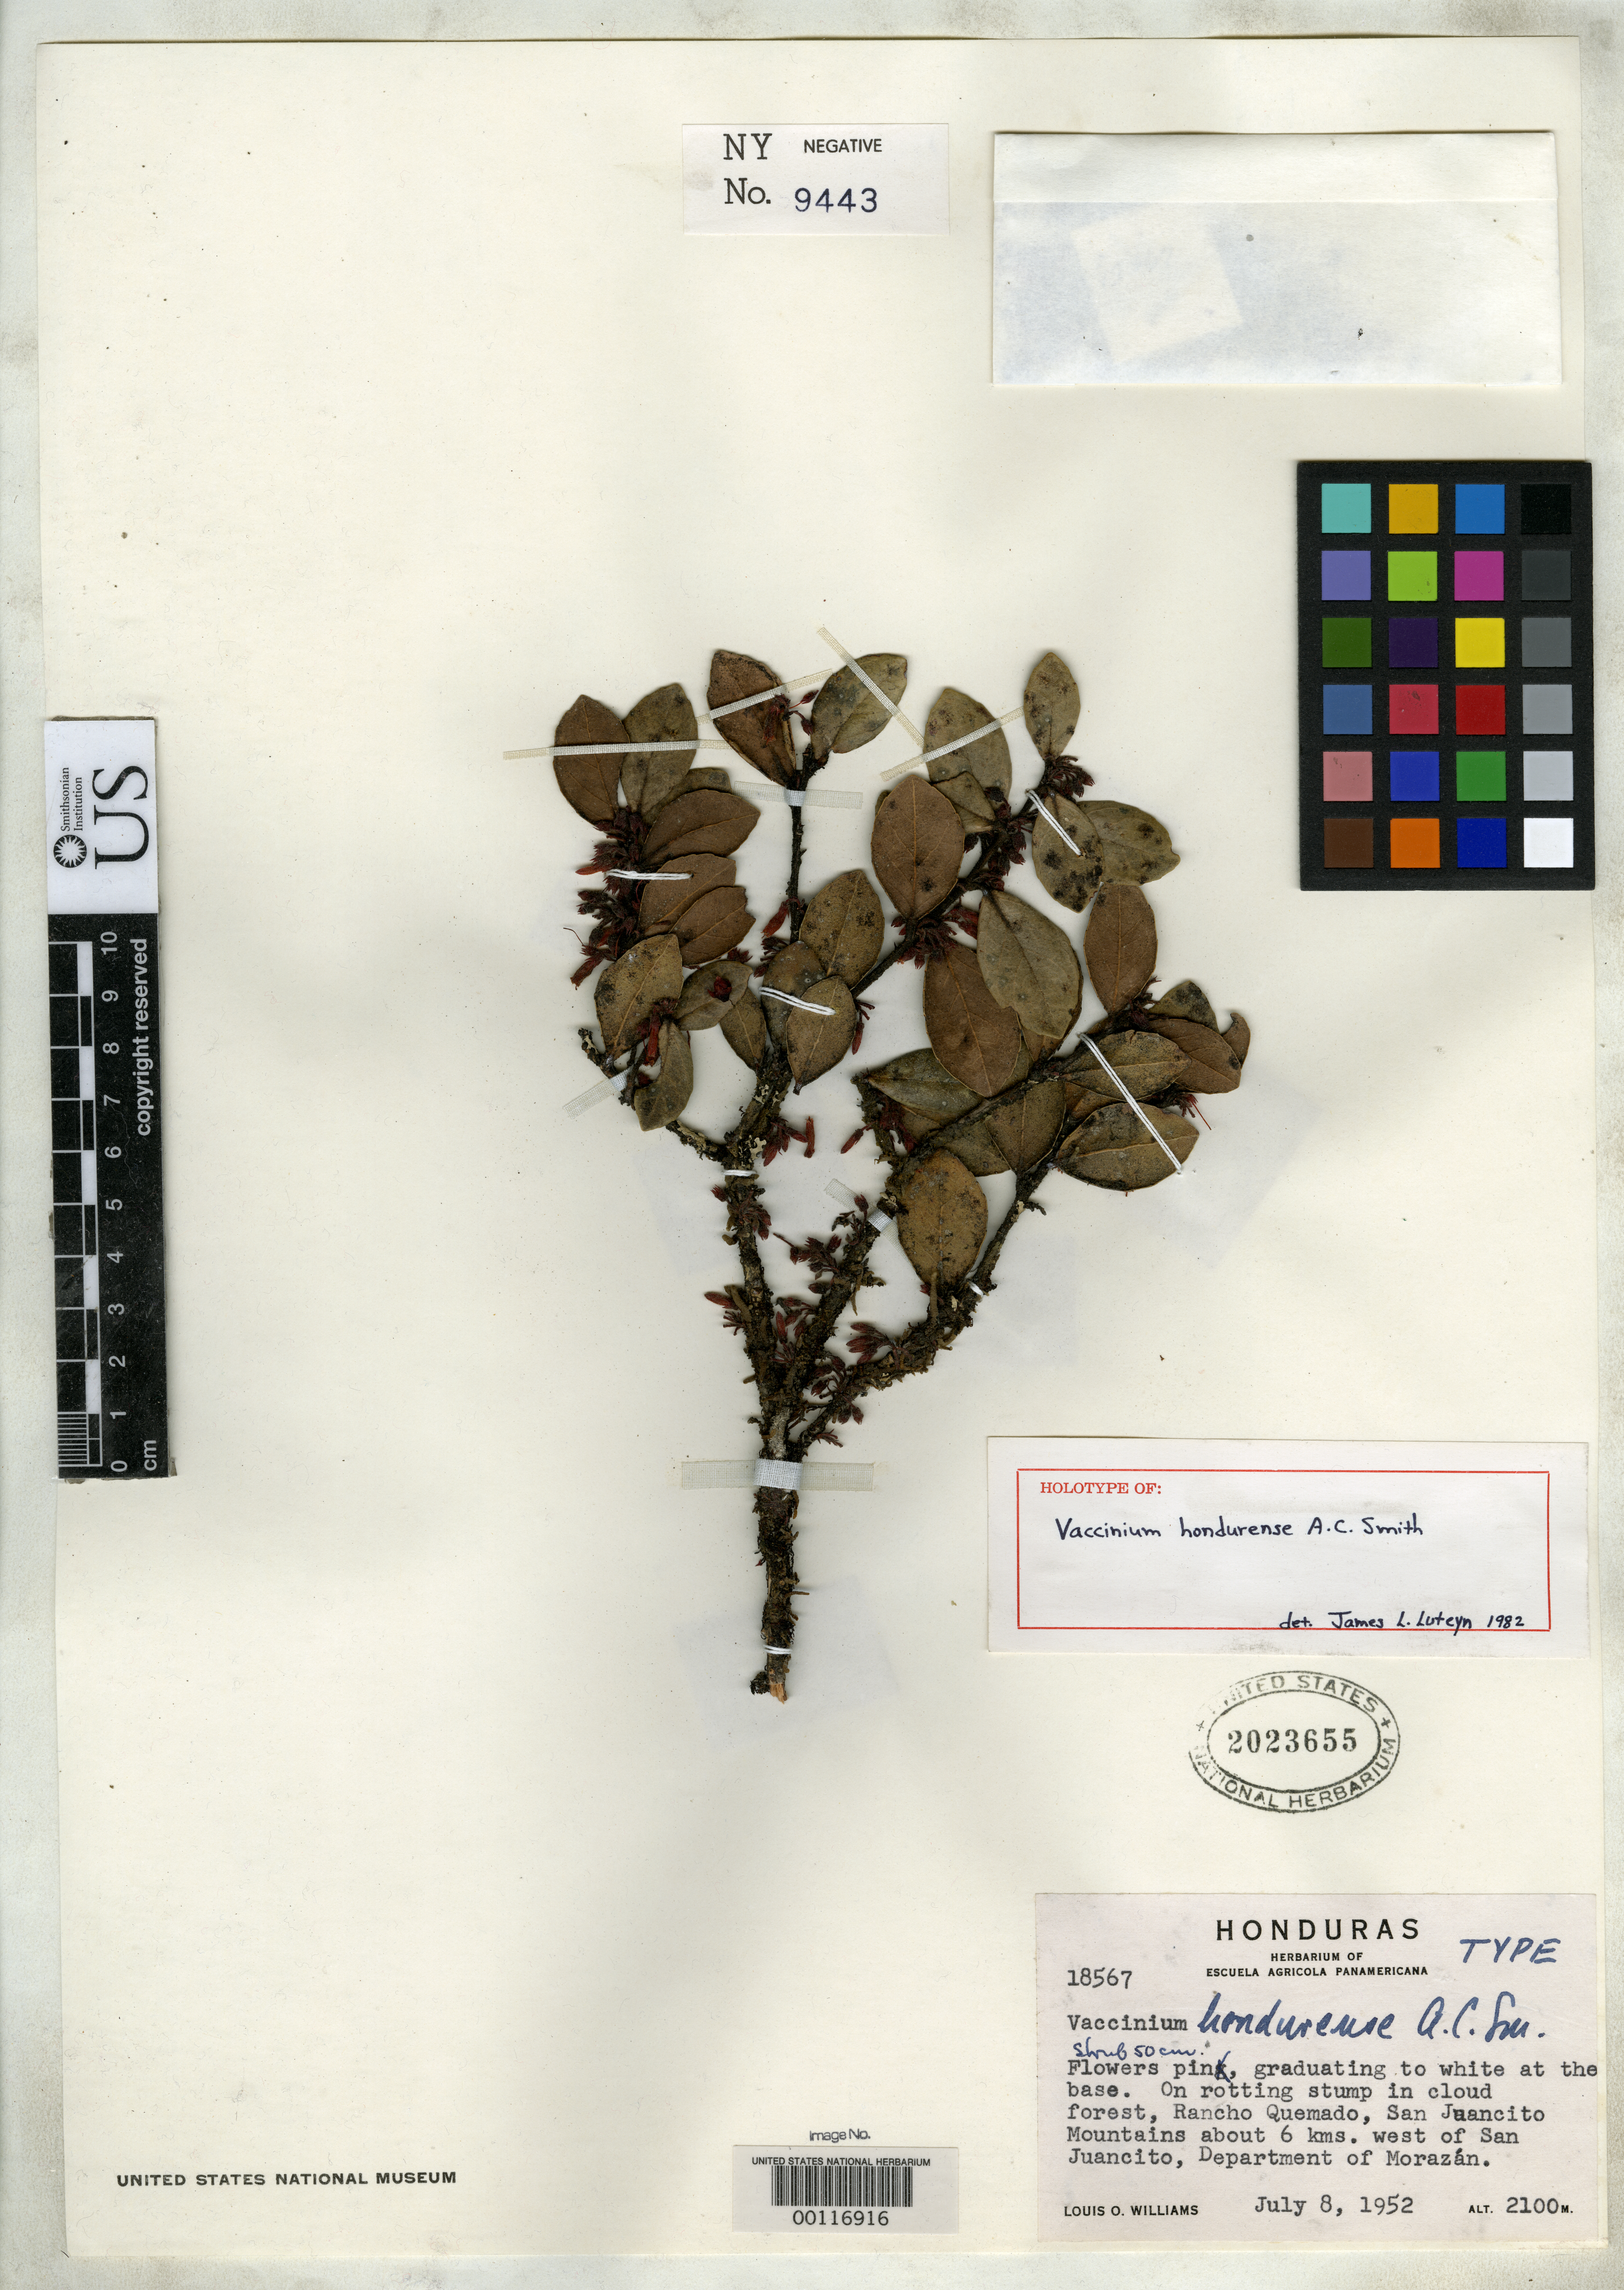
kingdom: Plantae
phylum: Tracheophyta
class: Magnoliopsida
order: Ericales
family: Ericaceae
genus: Vaccinium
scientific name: Vaccinium hondurense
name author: A.C. Sm.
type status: Holotype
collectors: L. O. Williams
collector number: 18567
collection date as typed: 08 Jul 1952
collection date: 1952-07-08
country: Honduras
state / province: Fco. Morazán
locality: Rancho Quemado, San Juancito Mtns. ca. 6 kms W of San Juancito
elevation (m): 2100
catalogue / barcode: US 2023655